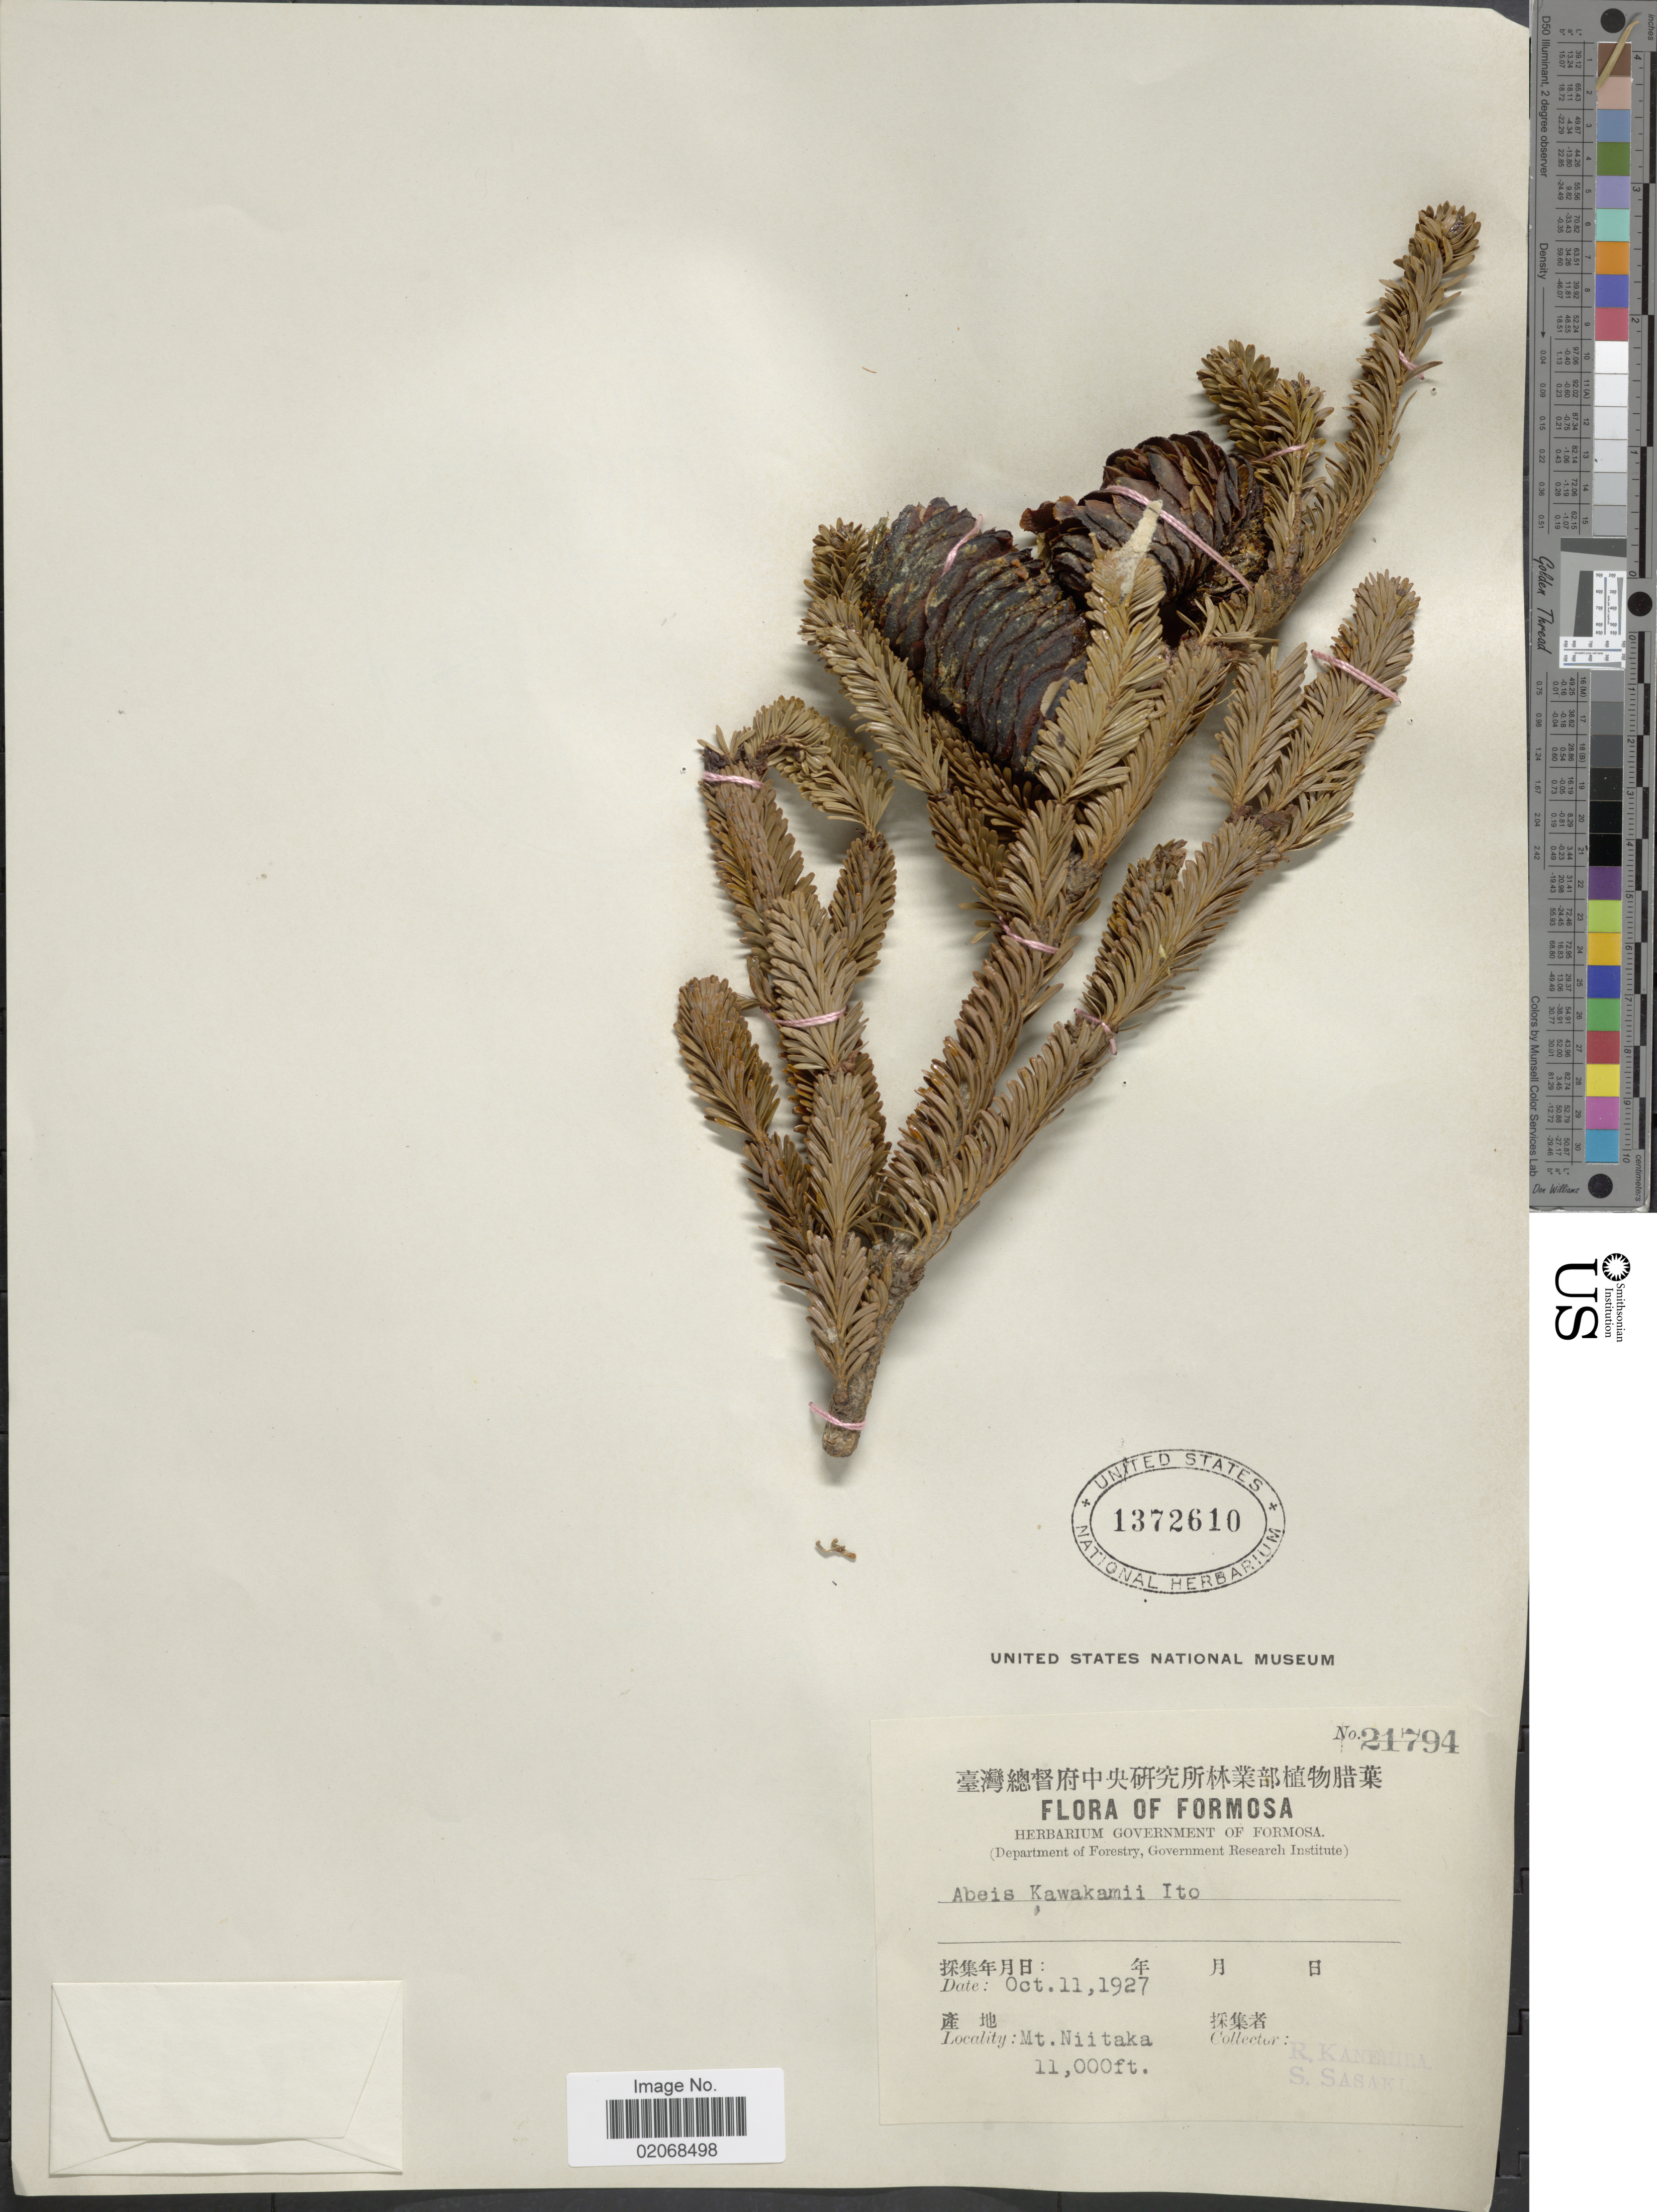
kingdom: Plantae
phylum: Tracheophyta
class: Pinopsida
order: Pinales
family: Pinaceae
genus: Abies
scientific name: Abies kawakamii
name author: (Hayata) T. Itô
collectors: R. Kanehira & S. Sasaki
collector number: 21794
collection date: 1927-10-11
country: Taiwan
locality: Mt. Niitaka, Formosa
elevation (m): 3353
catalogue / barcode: US 1372610